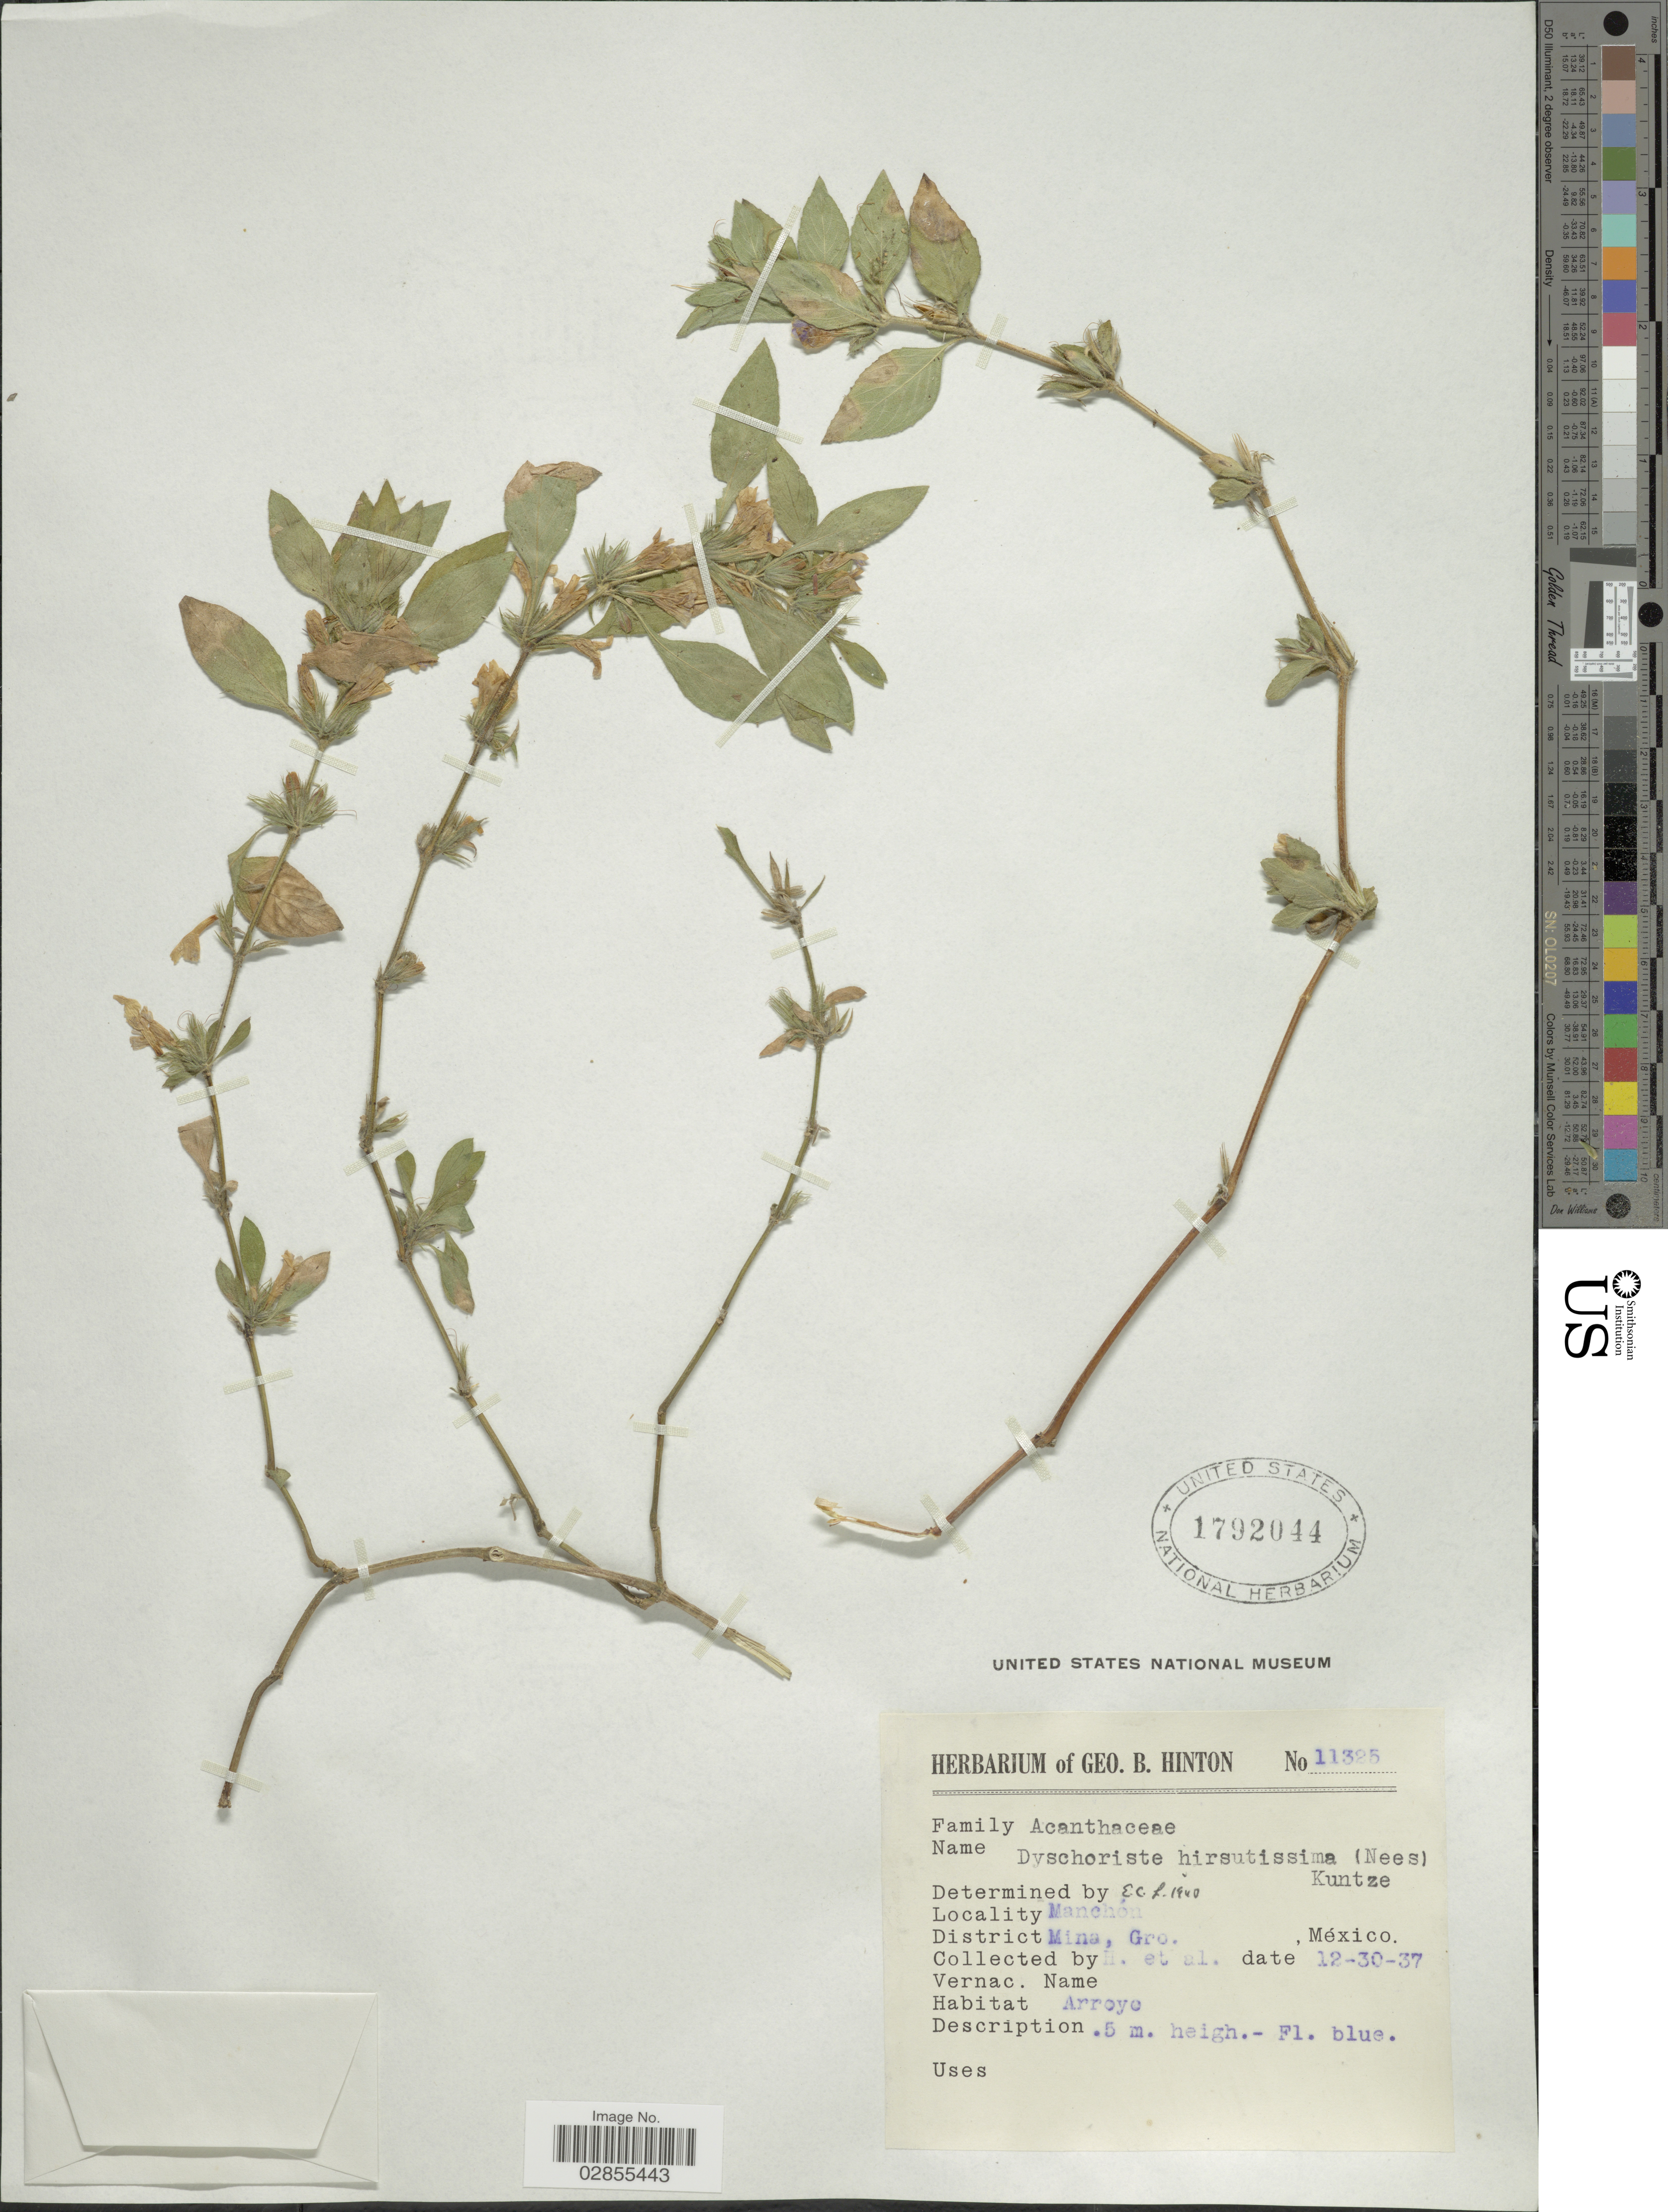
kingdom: Plantae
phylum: Tracheophyta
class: Magnoliopsida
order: Lamiales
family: Acanthaceae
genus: Dyschoriste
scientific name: Dyschoriste hirsutissima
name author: (Nees) Kuntze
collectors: G. B. Hinton & et al.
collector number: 11325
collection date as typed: Transcribed d/m/y: 30/12/37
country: Mexico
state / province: Guerrero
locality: Manchón, District Mina, Gro.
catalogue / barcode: US 1792044